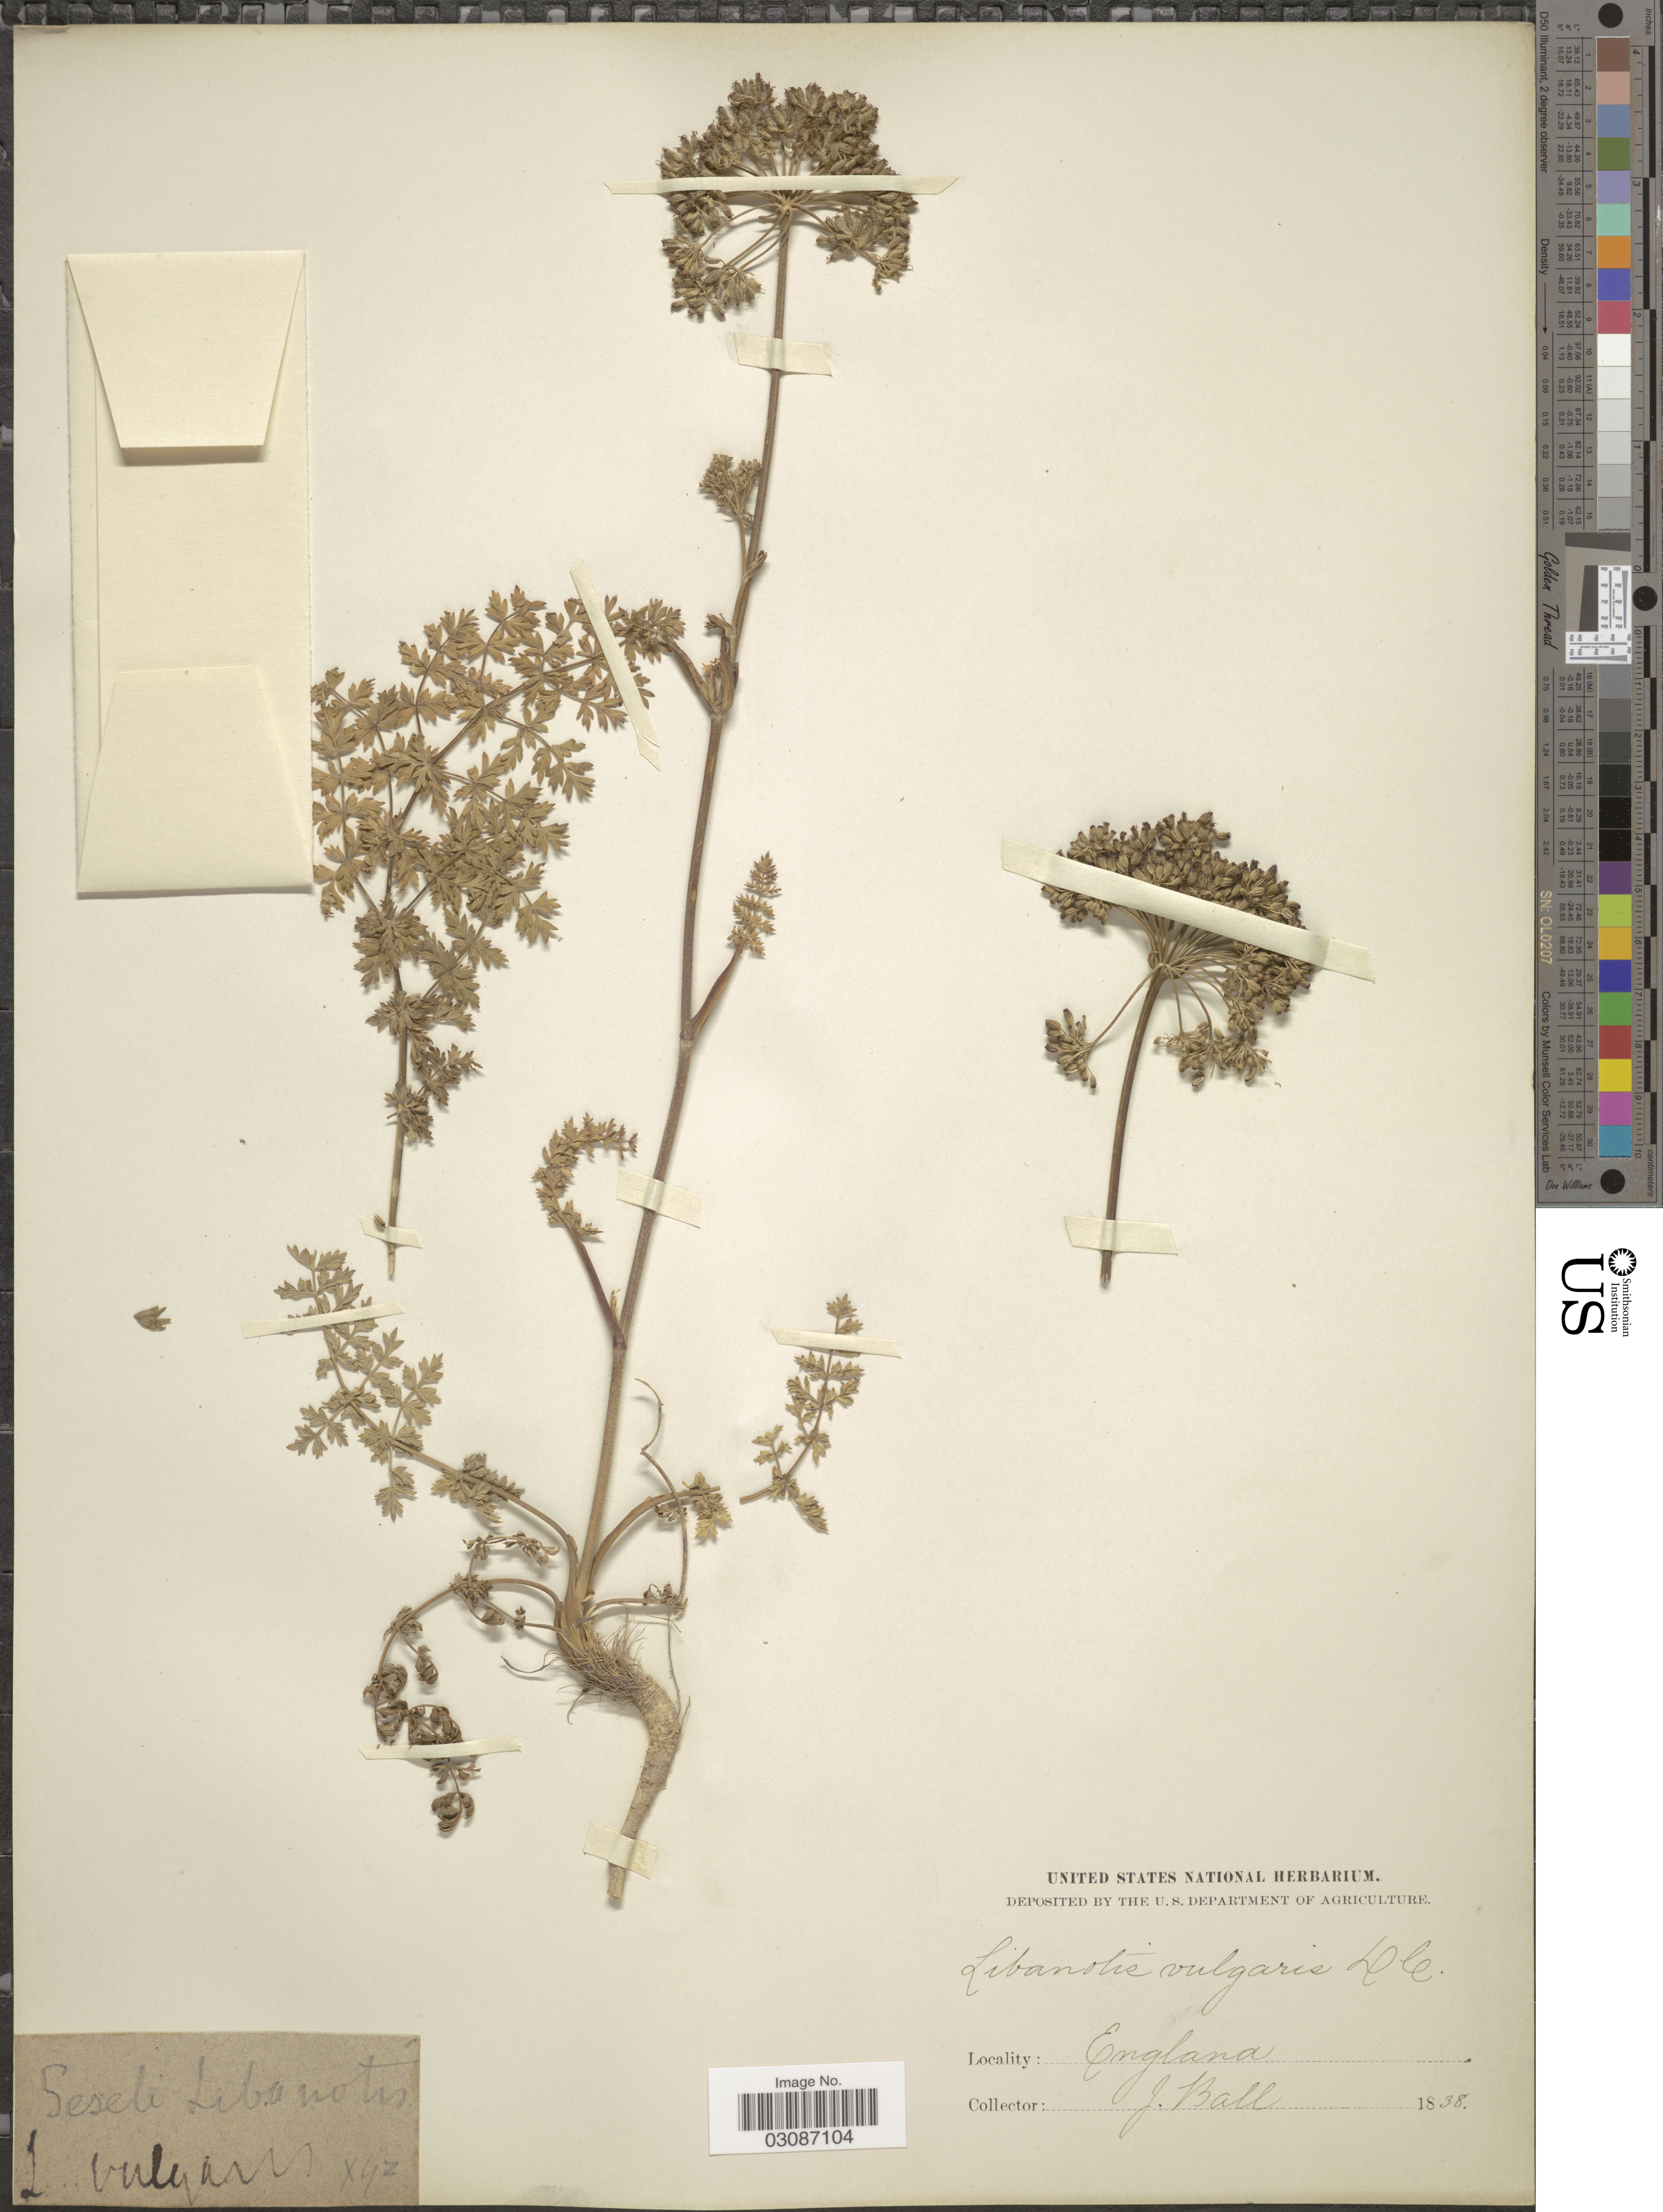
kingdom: Plantae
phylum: Tracheophyta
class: Magnoliopsida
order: Apiales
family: Apiaceae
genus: Seseli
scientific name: Seseli libanotis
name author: Koch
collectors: J. Ball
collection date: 1838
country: United Kingdom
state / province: England